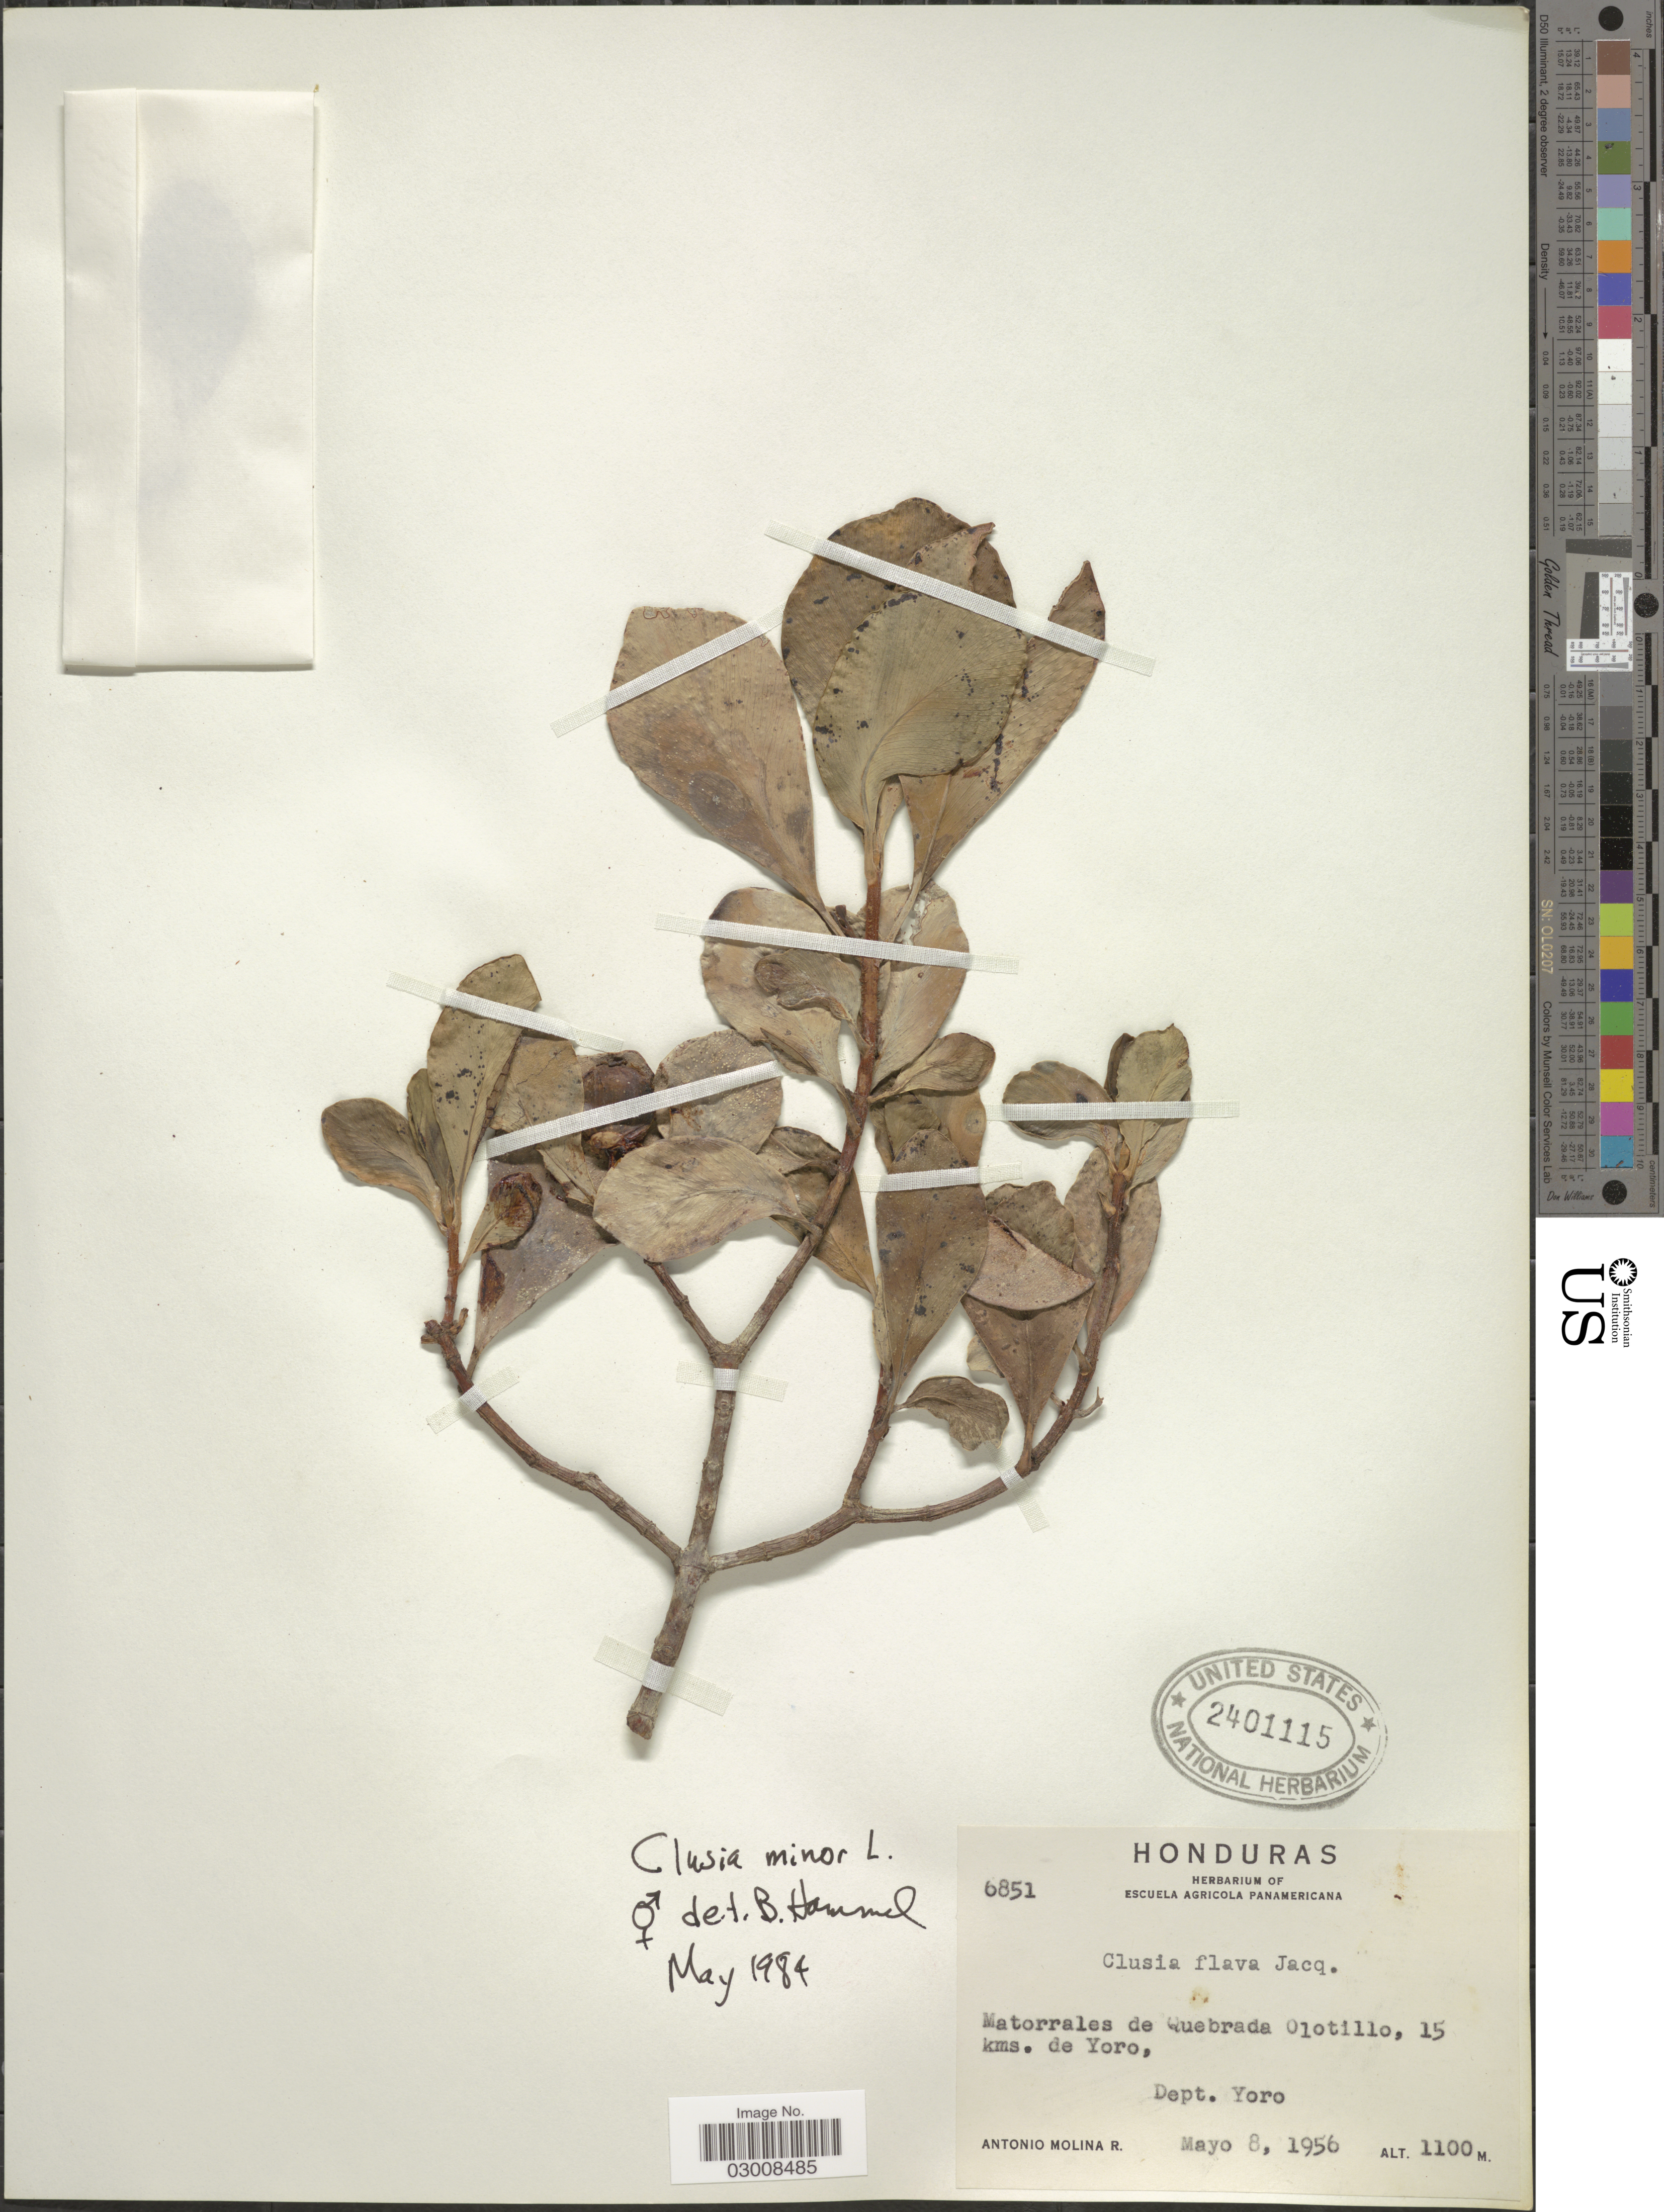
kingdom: Plantae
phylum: Tracheophyta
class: Magnoliopsida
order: Malpighiales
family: Clusiaceae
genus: Clusia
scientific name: Clusia minor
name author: L.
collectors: A. Molina R.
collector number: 6851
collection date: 1956-05-08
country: Honduras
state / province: Yoro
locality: Matorrales de Quebrada Olotillo, 15 kms. de Yoro, Dept. Yoro.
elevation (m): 1100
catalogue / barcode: US 2401115